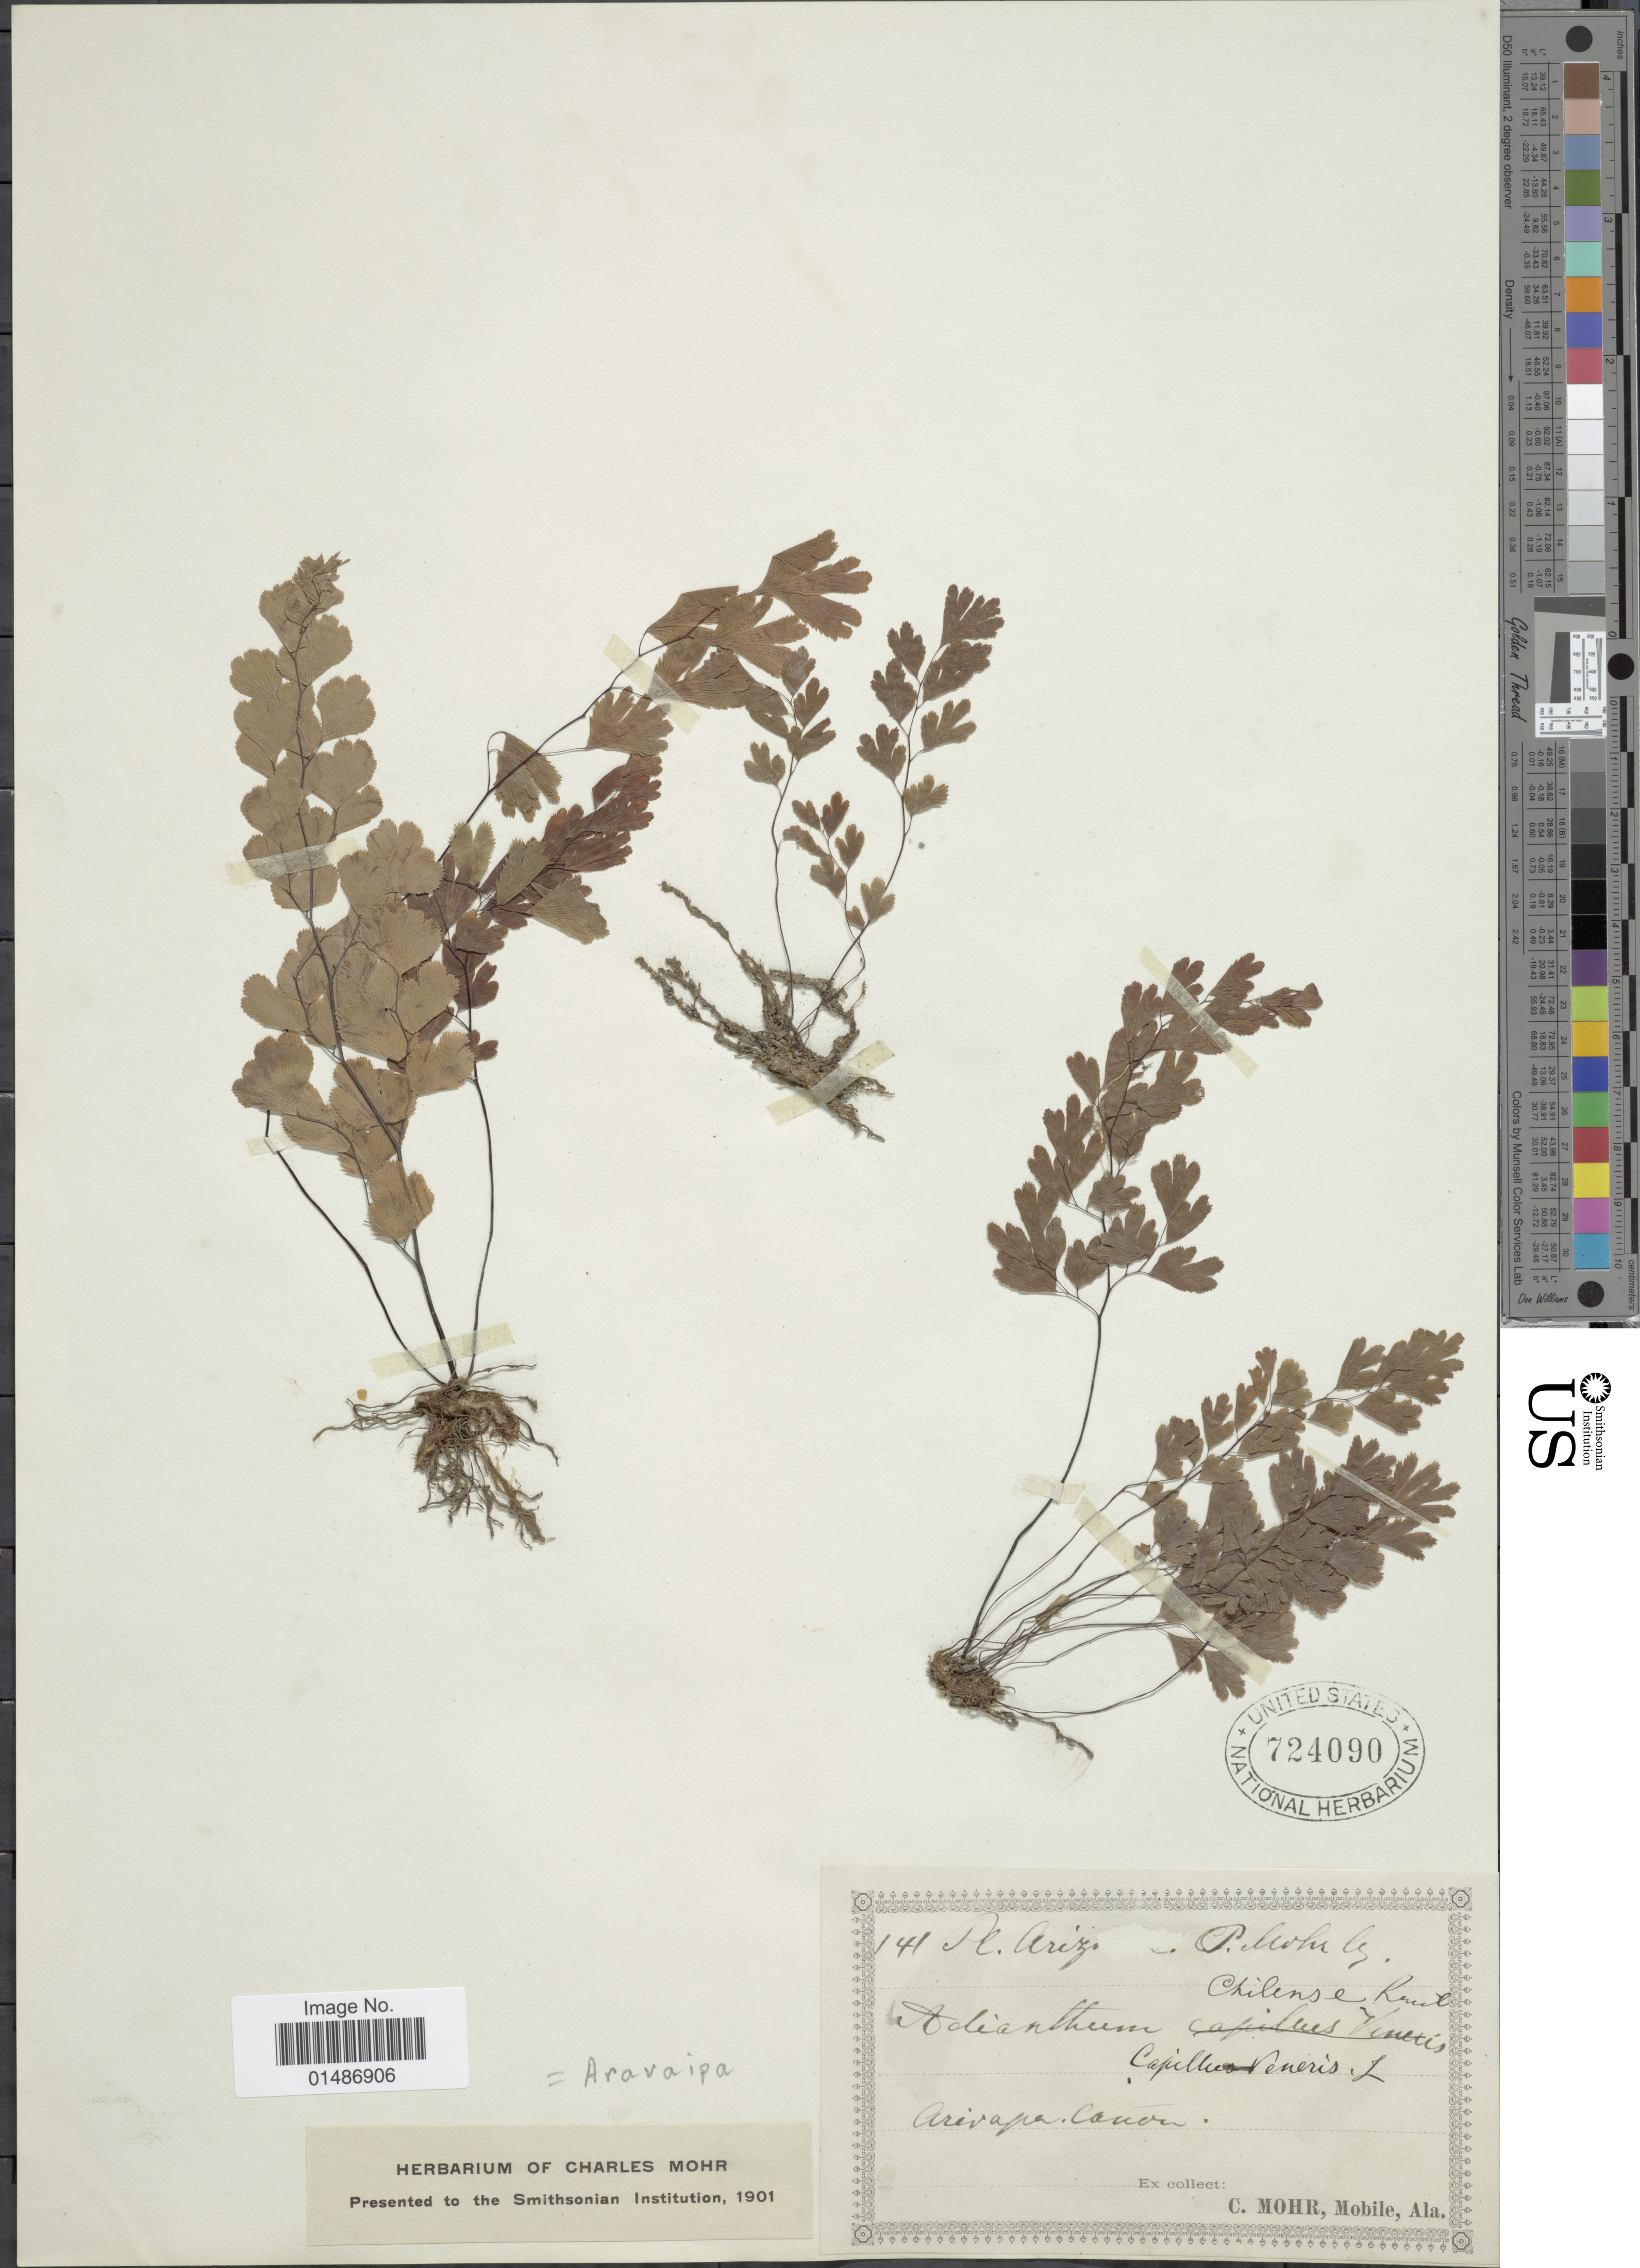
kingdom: Plantae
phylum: Tracheophyta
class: Polypodiopsida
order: Polypodiales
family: Pteridaceae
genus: Adiantum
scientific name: Adiantum capillus-veneris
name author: L.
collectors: C. T. Mohr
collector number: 141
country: United States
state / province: Arizona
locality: Aravipai Cañon.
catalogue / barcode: US 724090